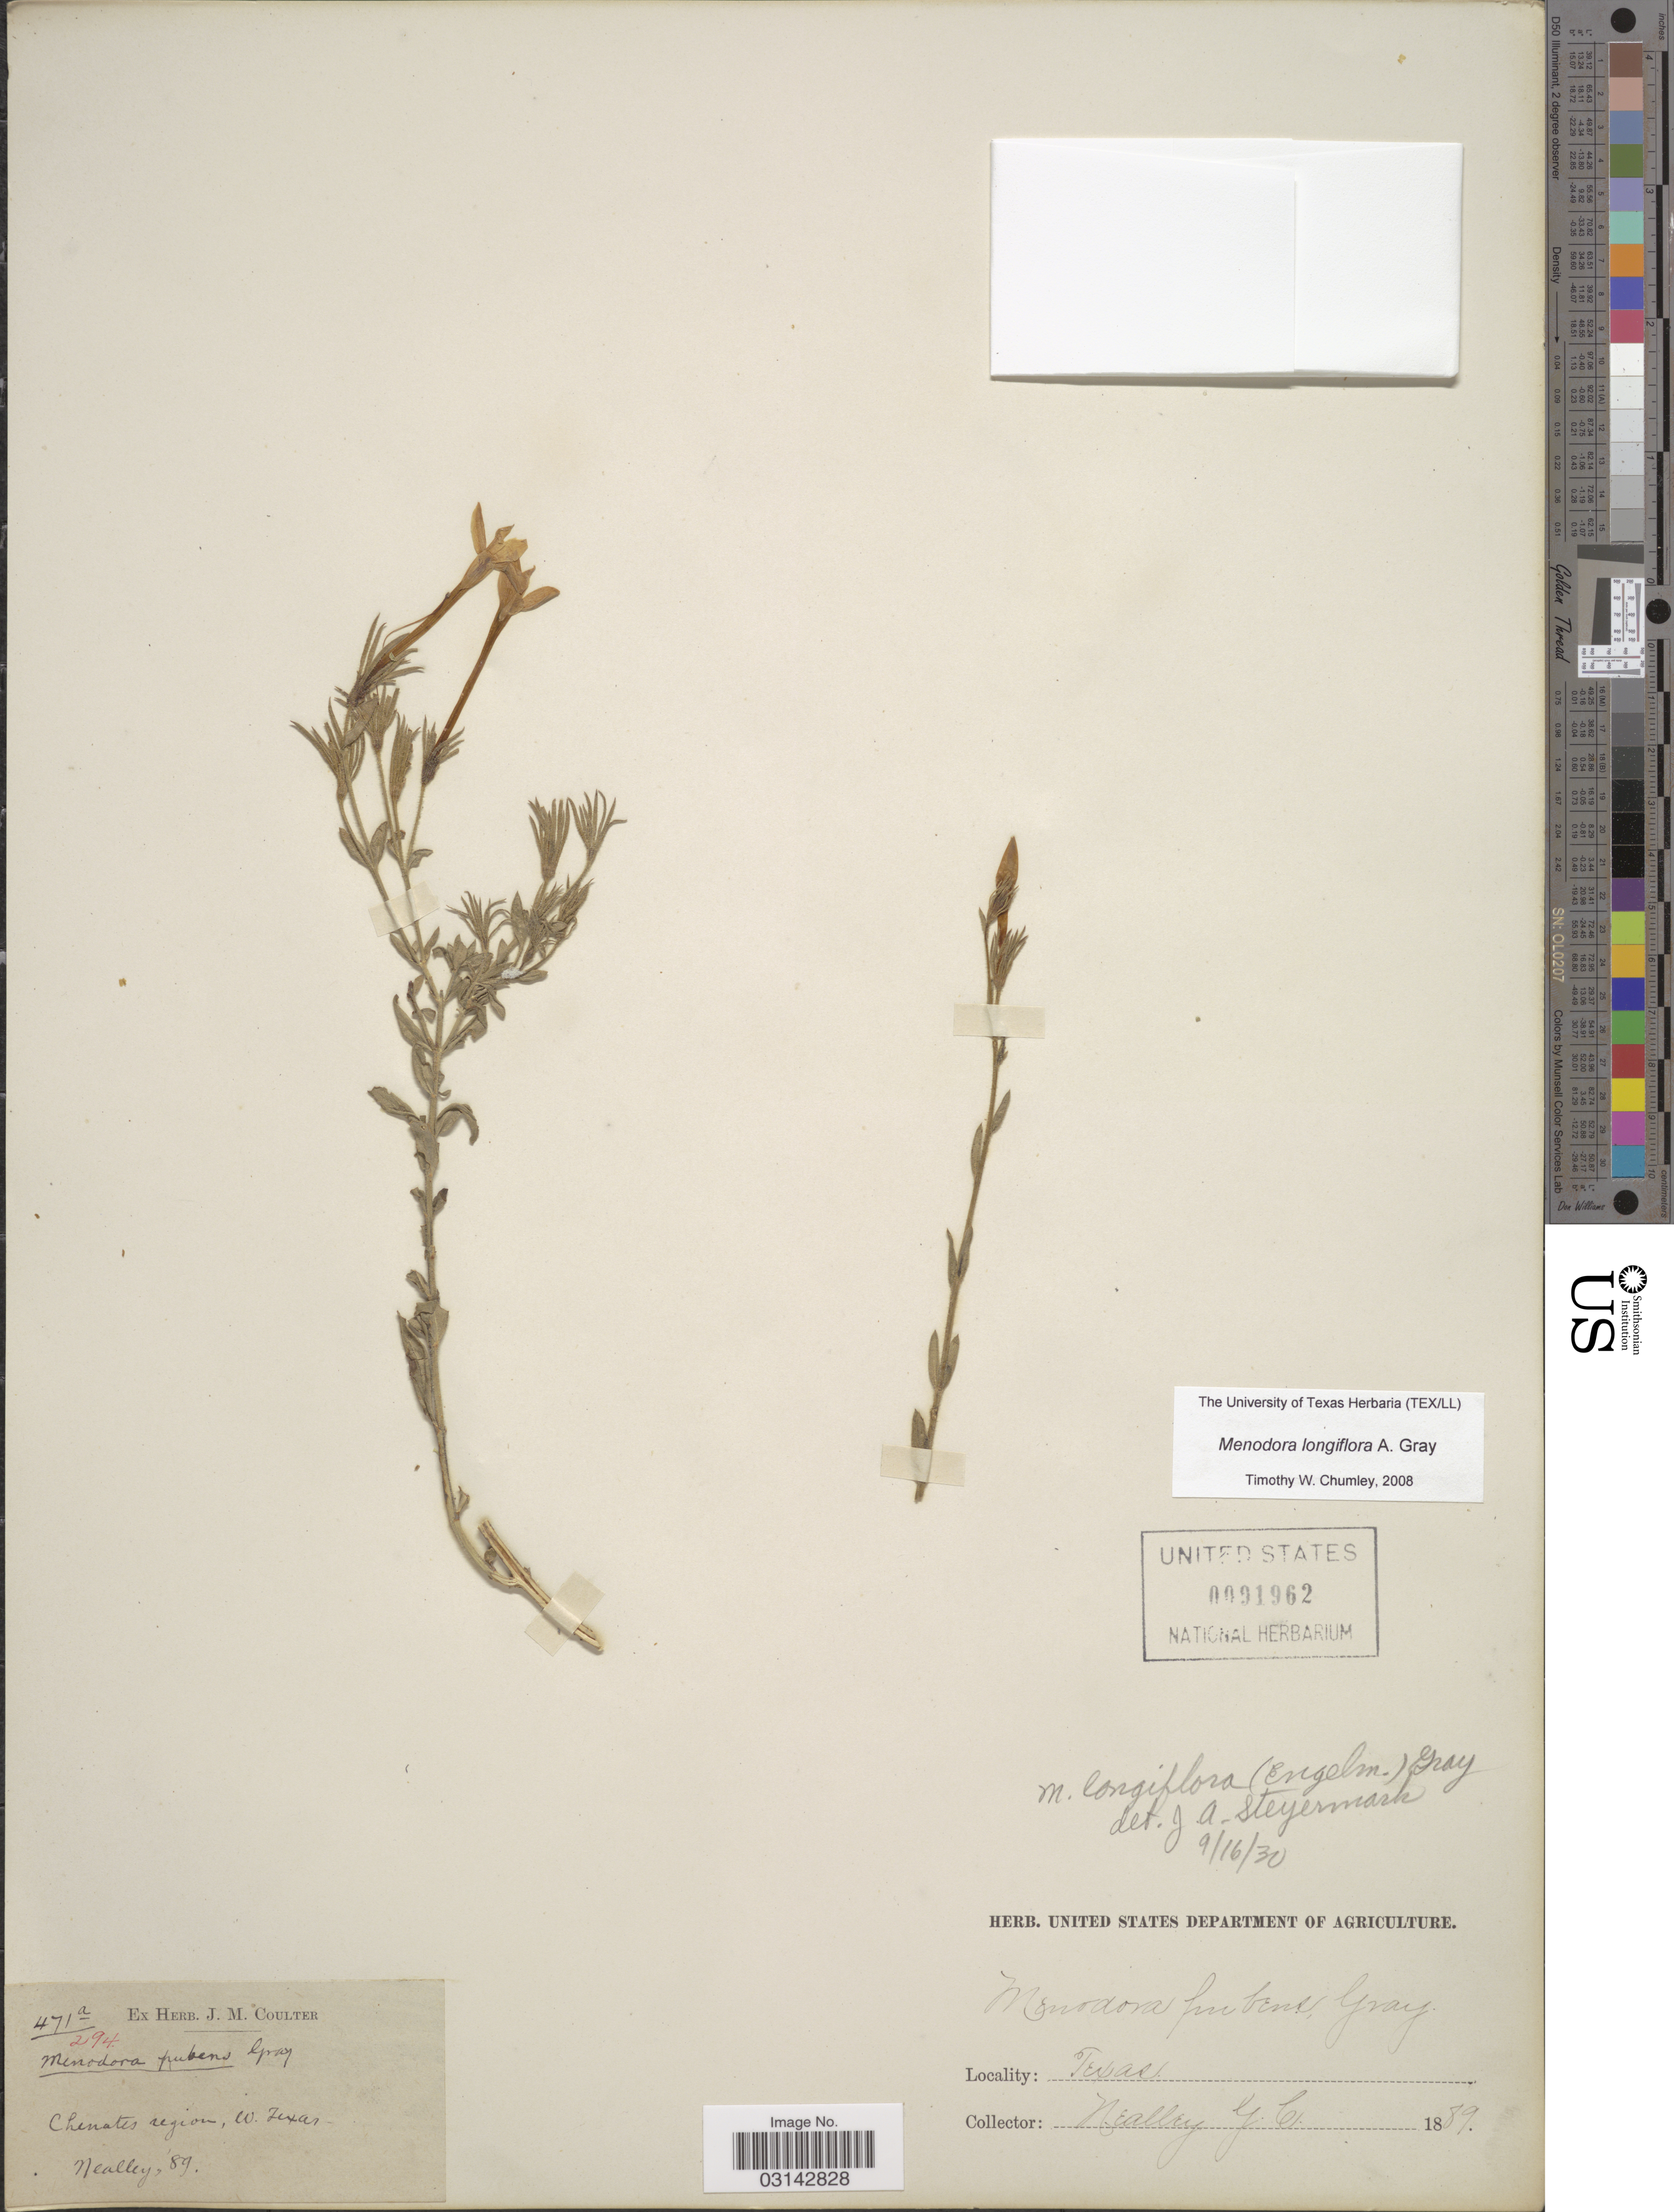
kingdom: Plantae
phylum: Tracheophyta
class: Magnoliopsida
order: Lamiales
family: Oleaceae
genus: Menodora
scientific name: Menodora longiflora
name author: A. Gray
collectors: G. C. Nealley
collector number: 471a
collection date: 1889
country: United States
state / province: Texas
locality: Chenates region, W. Texas.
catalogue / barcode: US 91962